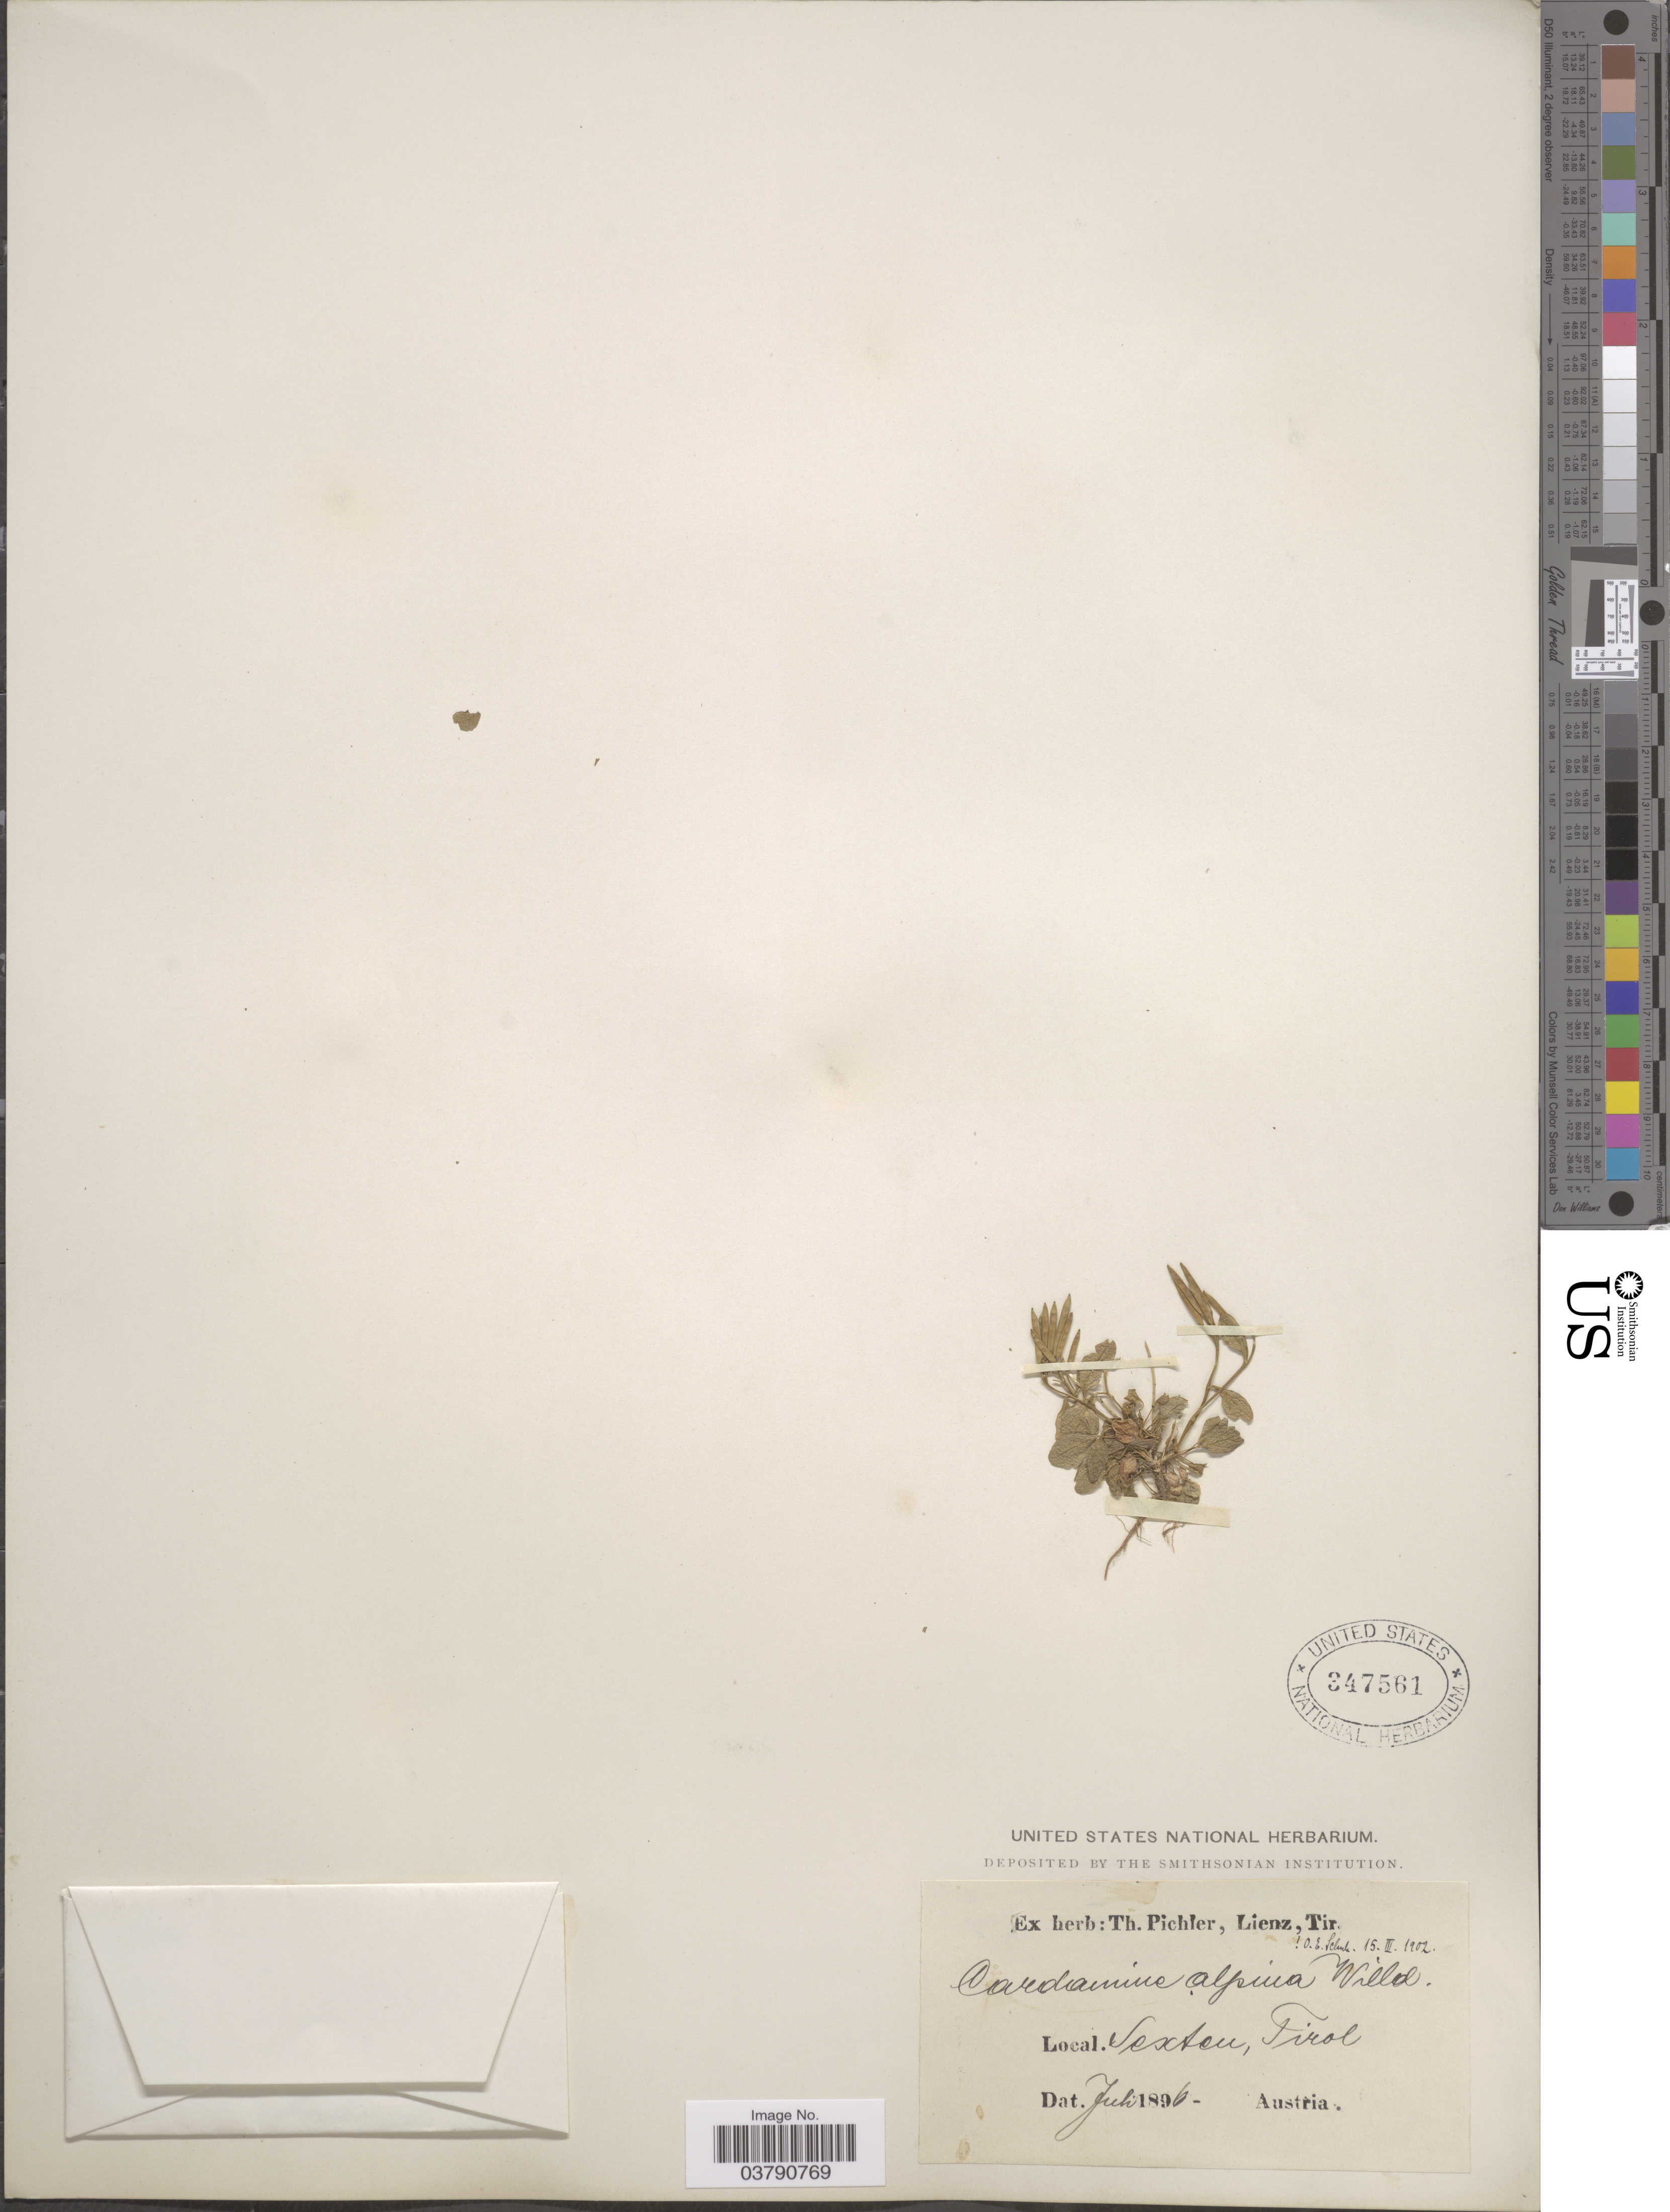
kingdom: Plantae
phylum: Tracheophyta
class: Magnoliopsida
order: Brassicales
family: Brassicaceae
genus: Cardamine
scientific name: Cardamine alpina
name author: Willd.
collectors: ex herb. T. Pichler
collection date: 1896-07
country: Austria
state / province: Tirol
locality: Sexten.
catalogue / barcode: US 347561